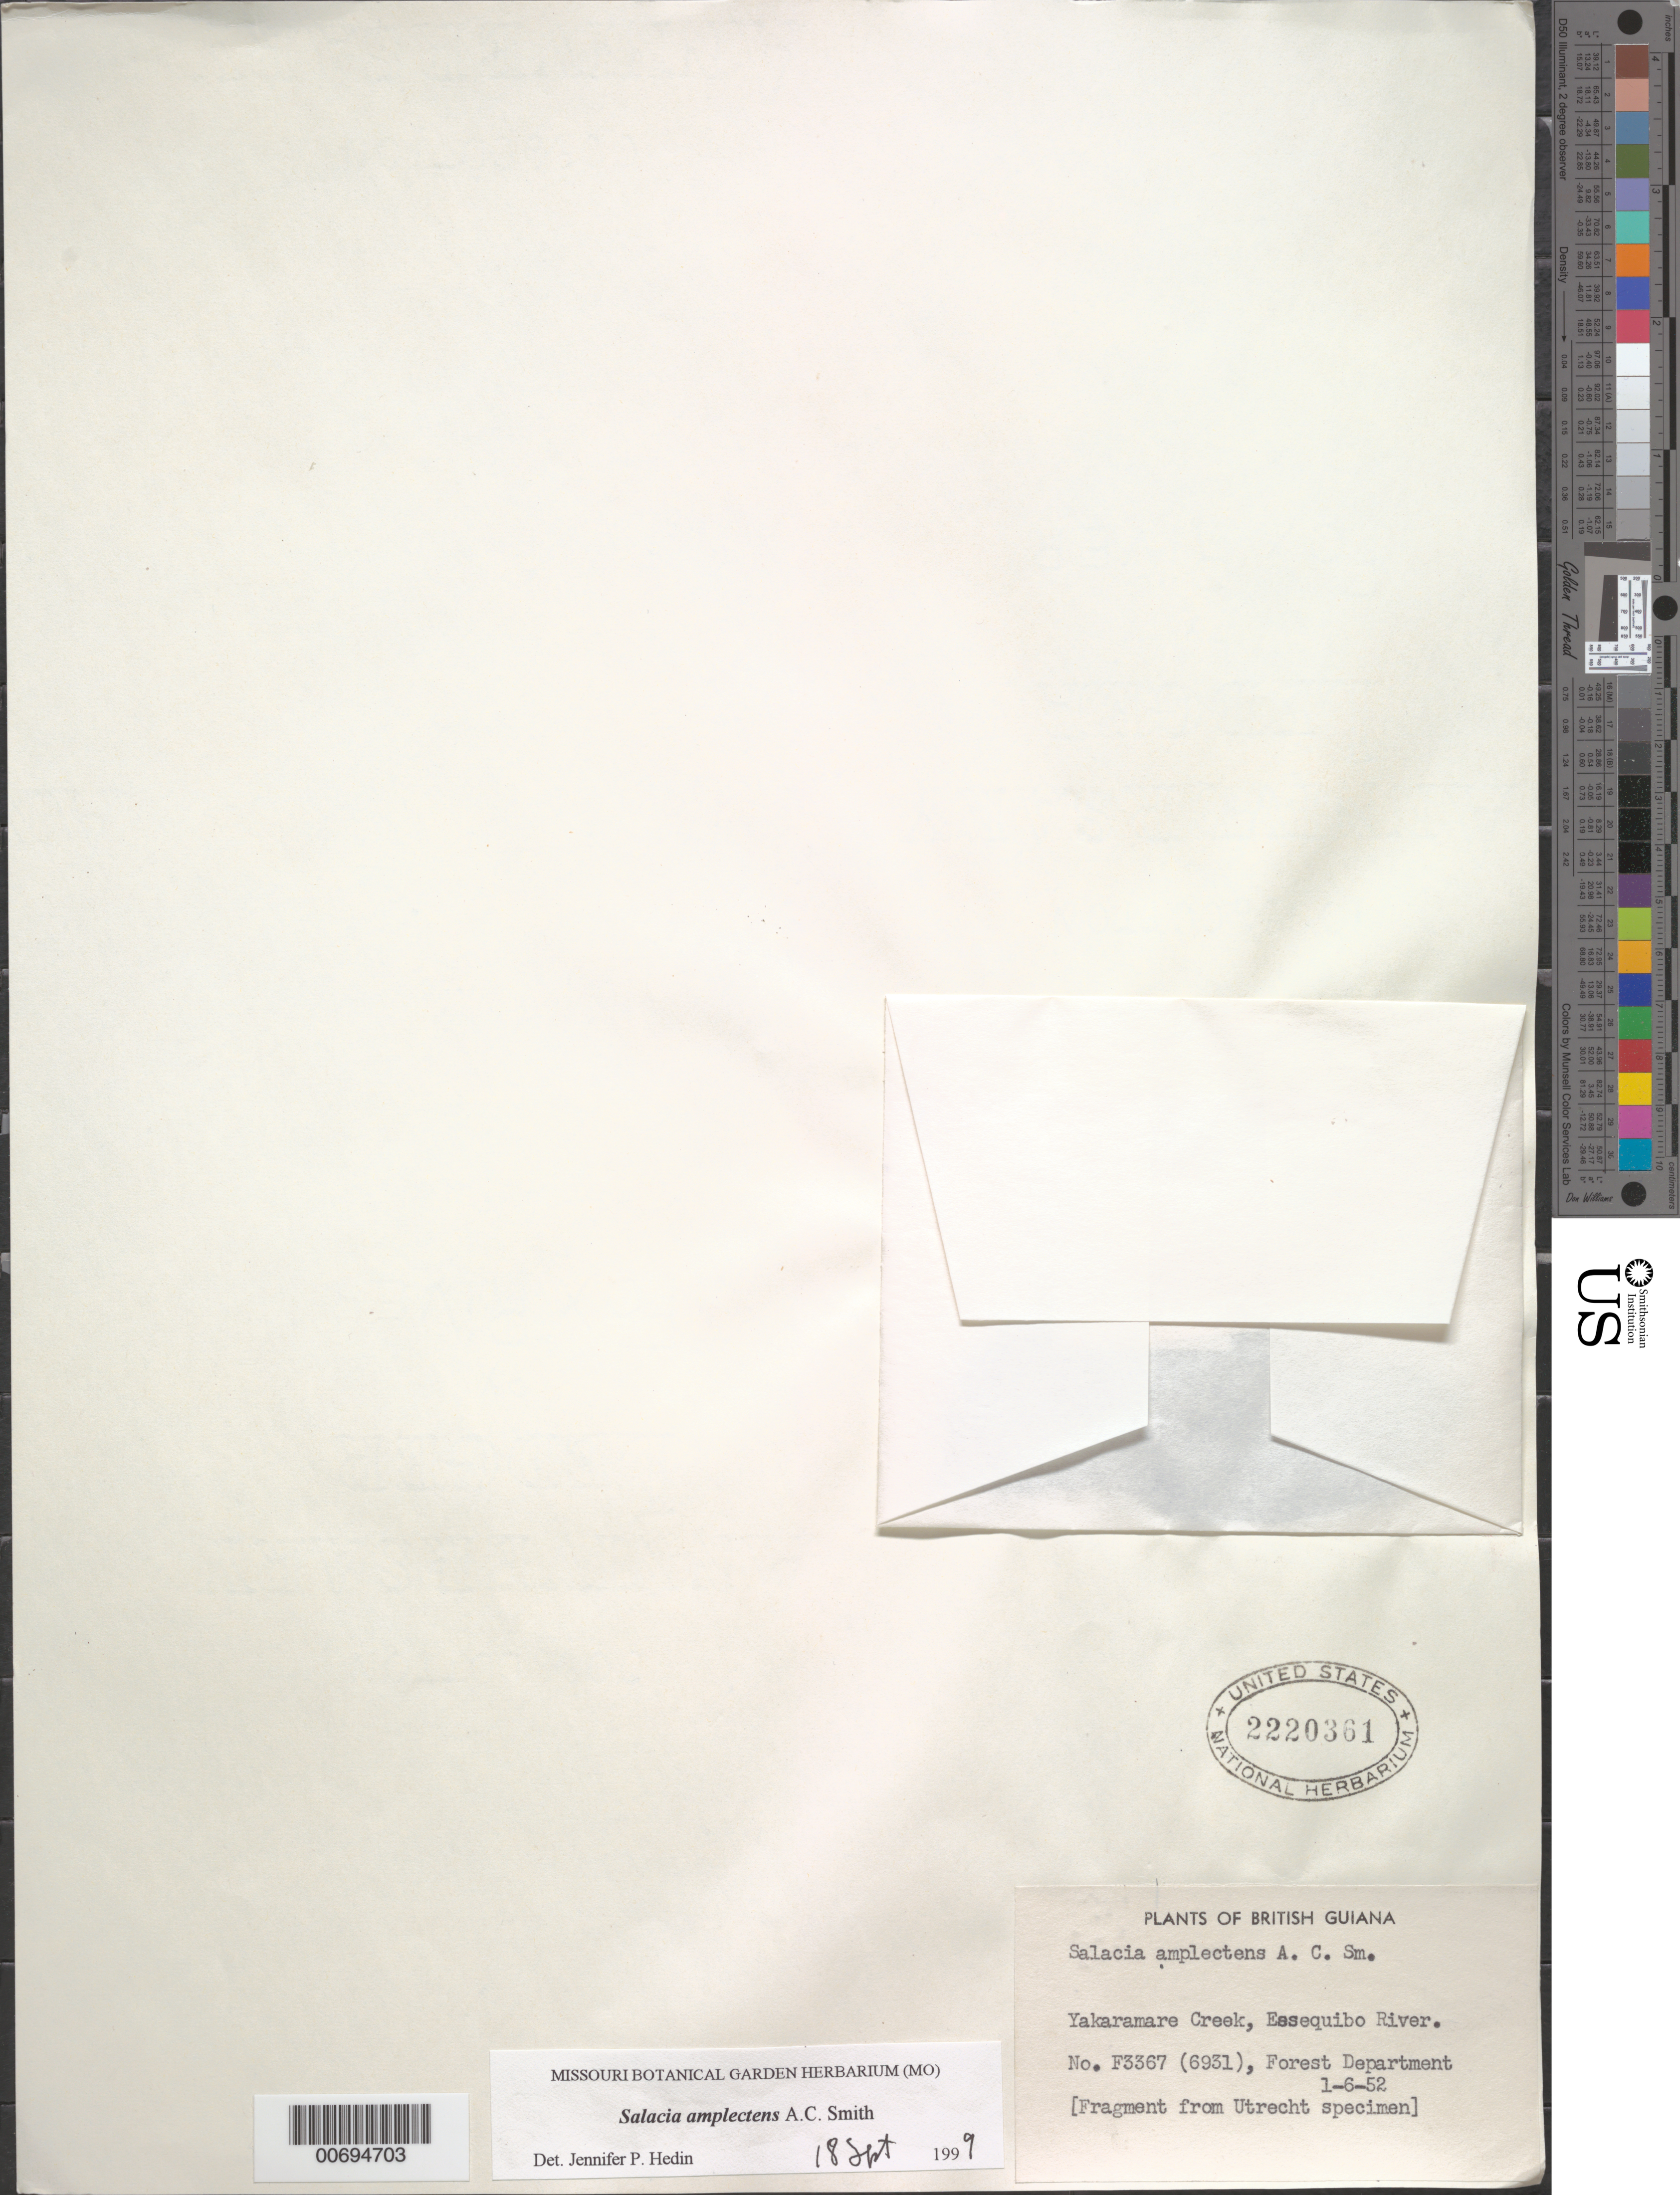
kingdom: Plantae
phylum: Tracheophyta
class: Magnoliopsida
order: Celastrales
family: Celastraceae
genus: Salacia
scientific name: Salacia amplectens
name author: A.C. Sm.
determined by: Hedin, J. P.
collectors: Forest Dept. B. G. & British Guiana Forestry Dept.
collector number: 6931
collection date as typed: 1-Jun-52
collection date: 1952-06-01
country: Guyana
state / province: Essequibo Isl-W. Demerara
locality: Yakaramare Creek, Essequibo River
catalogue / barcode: US 2220361